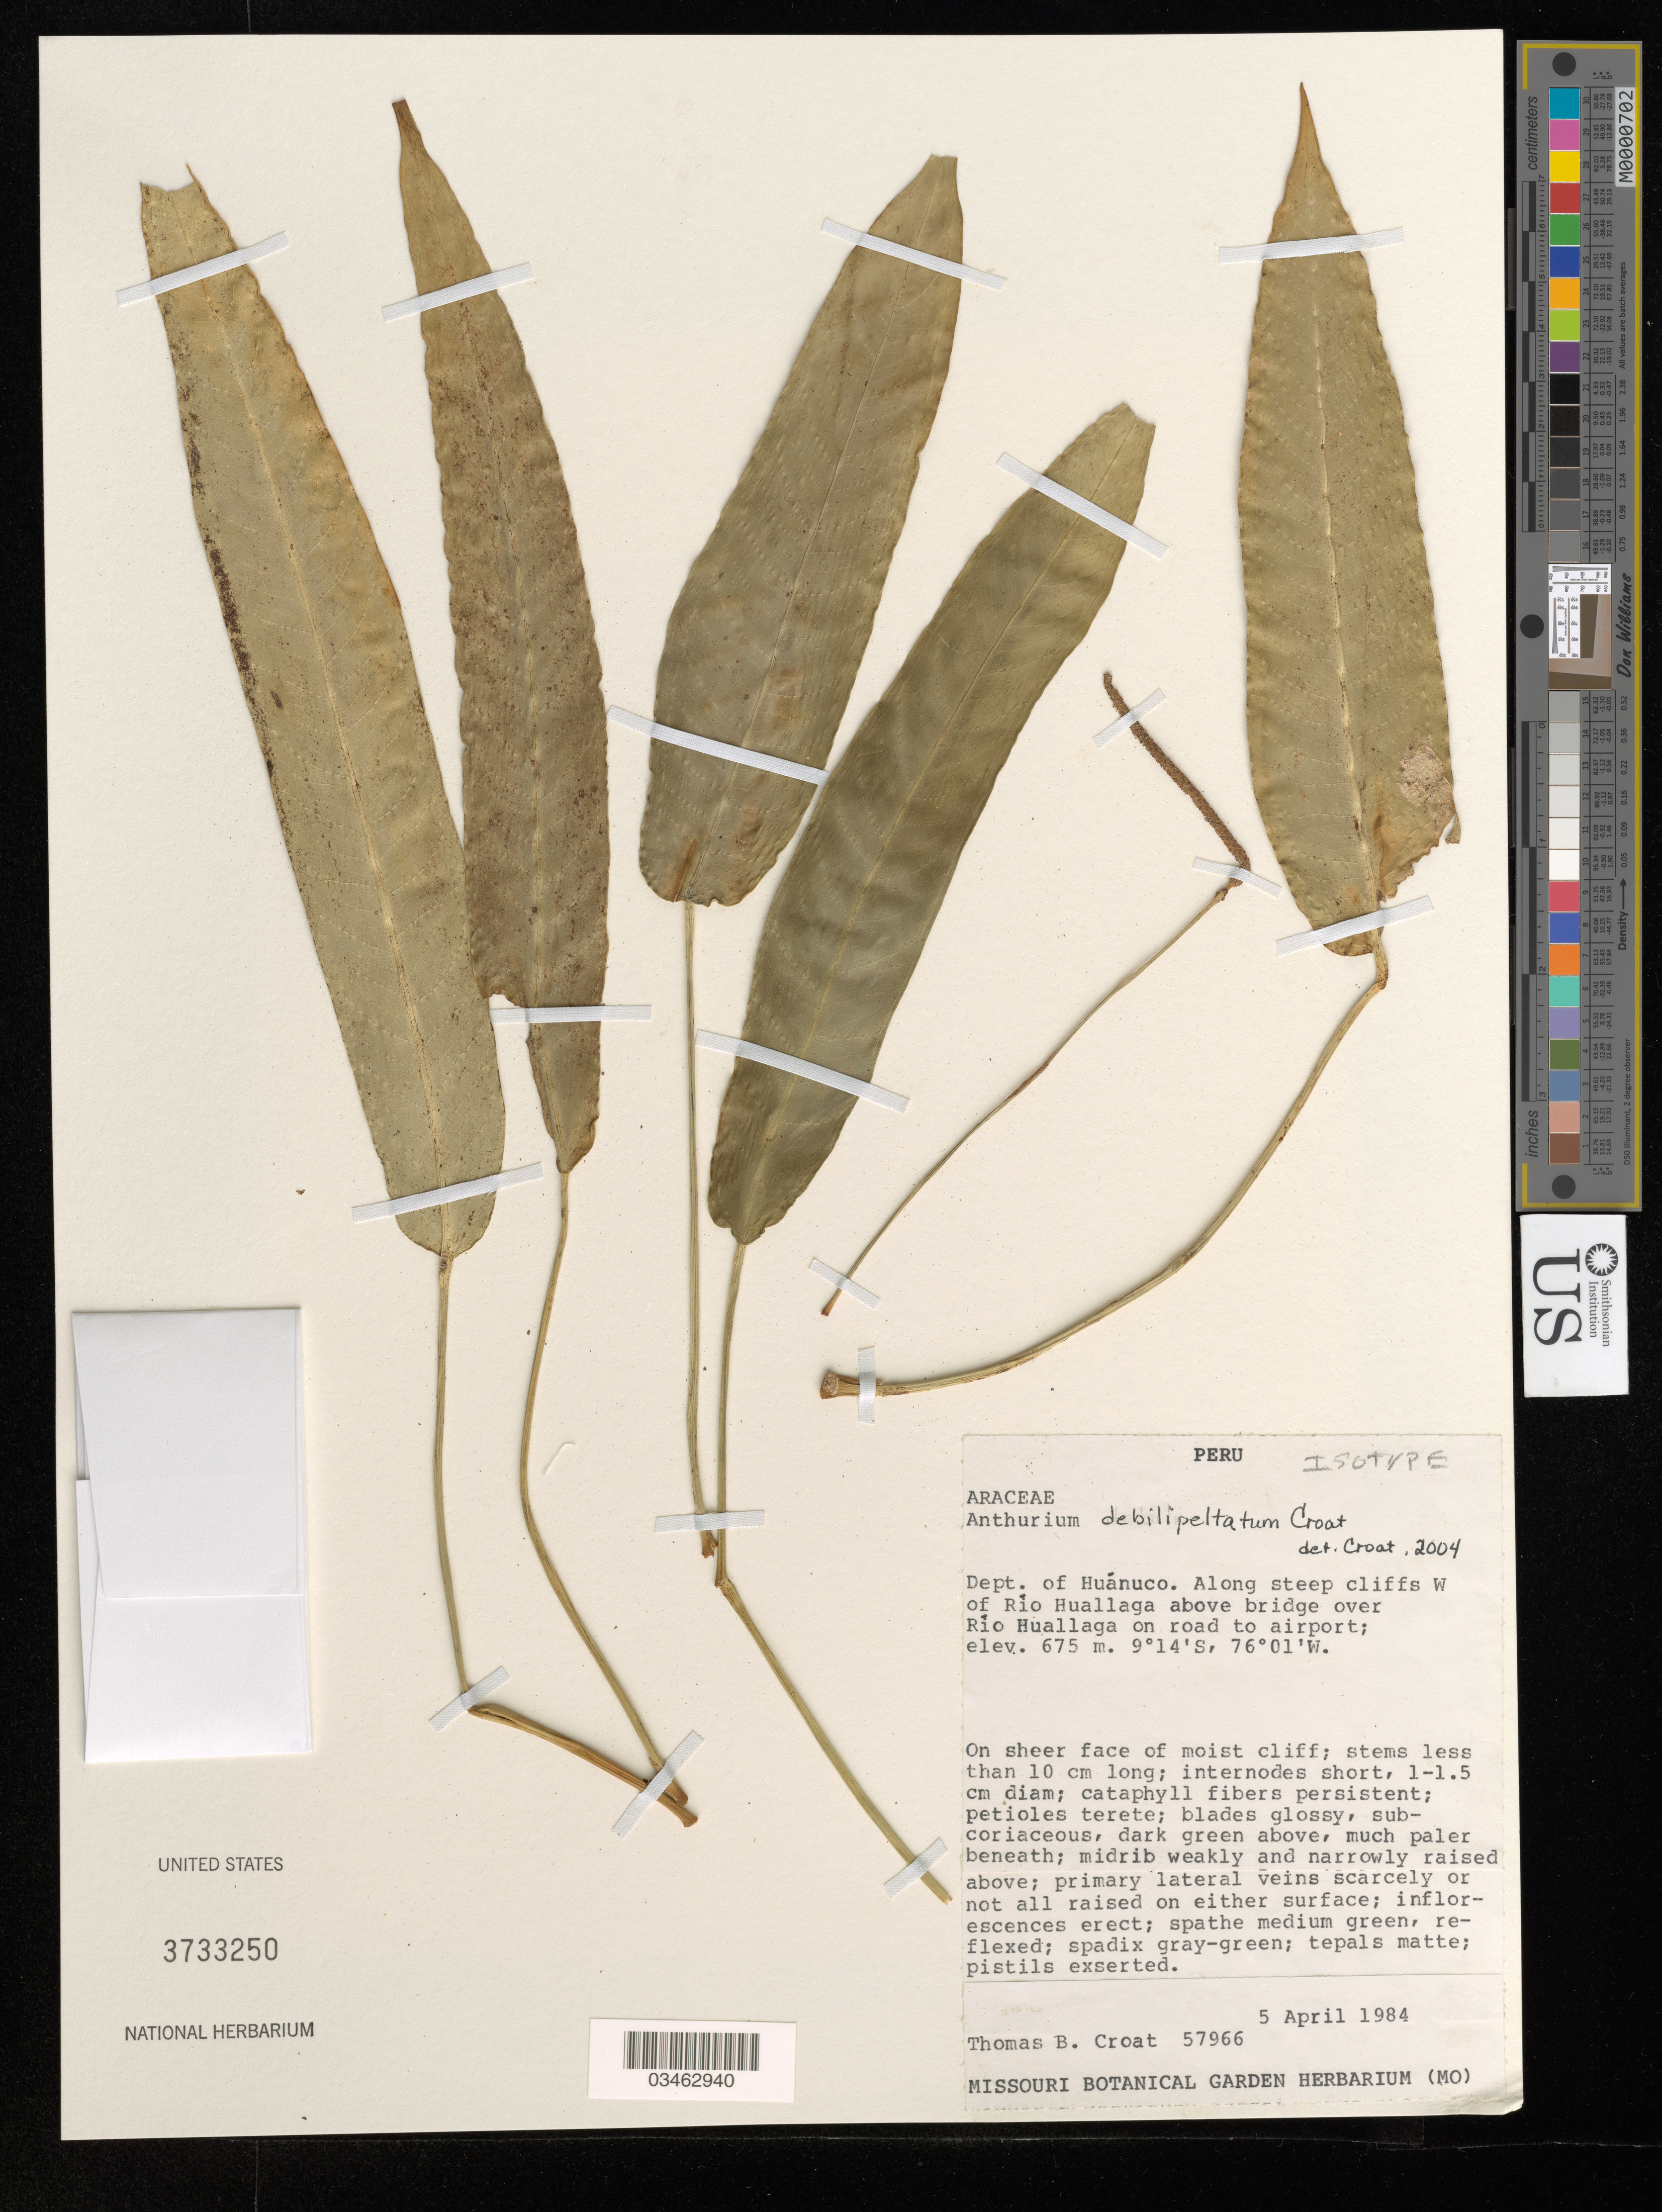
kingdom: Plantae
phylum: Tracheophyta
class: Liliopsida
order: Alismatales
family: Araceae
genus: Anthurium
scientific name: Anthurium debilipeltatum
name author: Croat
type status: Isotype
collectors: T. B. Croat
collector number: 57966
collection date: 1984-04-05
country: Peru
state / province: Huánuco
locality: Along steep cliffs W of Rio Huallaga above bridge over Rio Huallaga on road to airport.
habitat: Along steep cliffs.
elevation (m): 675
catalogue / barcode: US 3733250